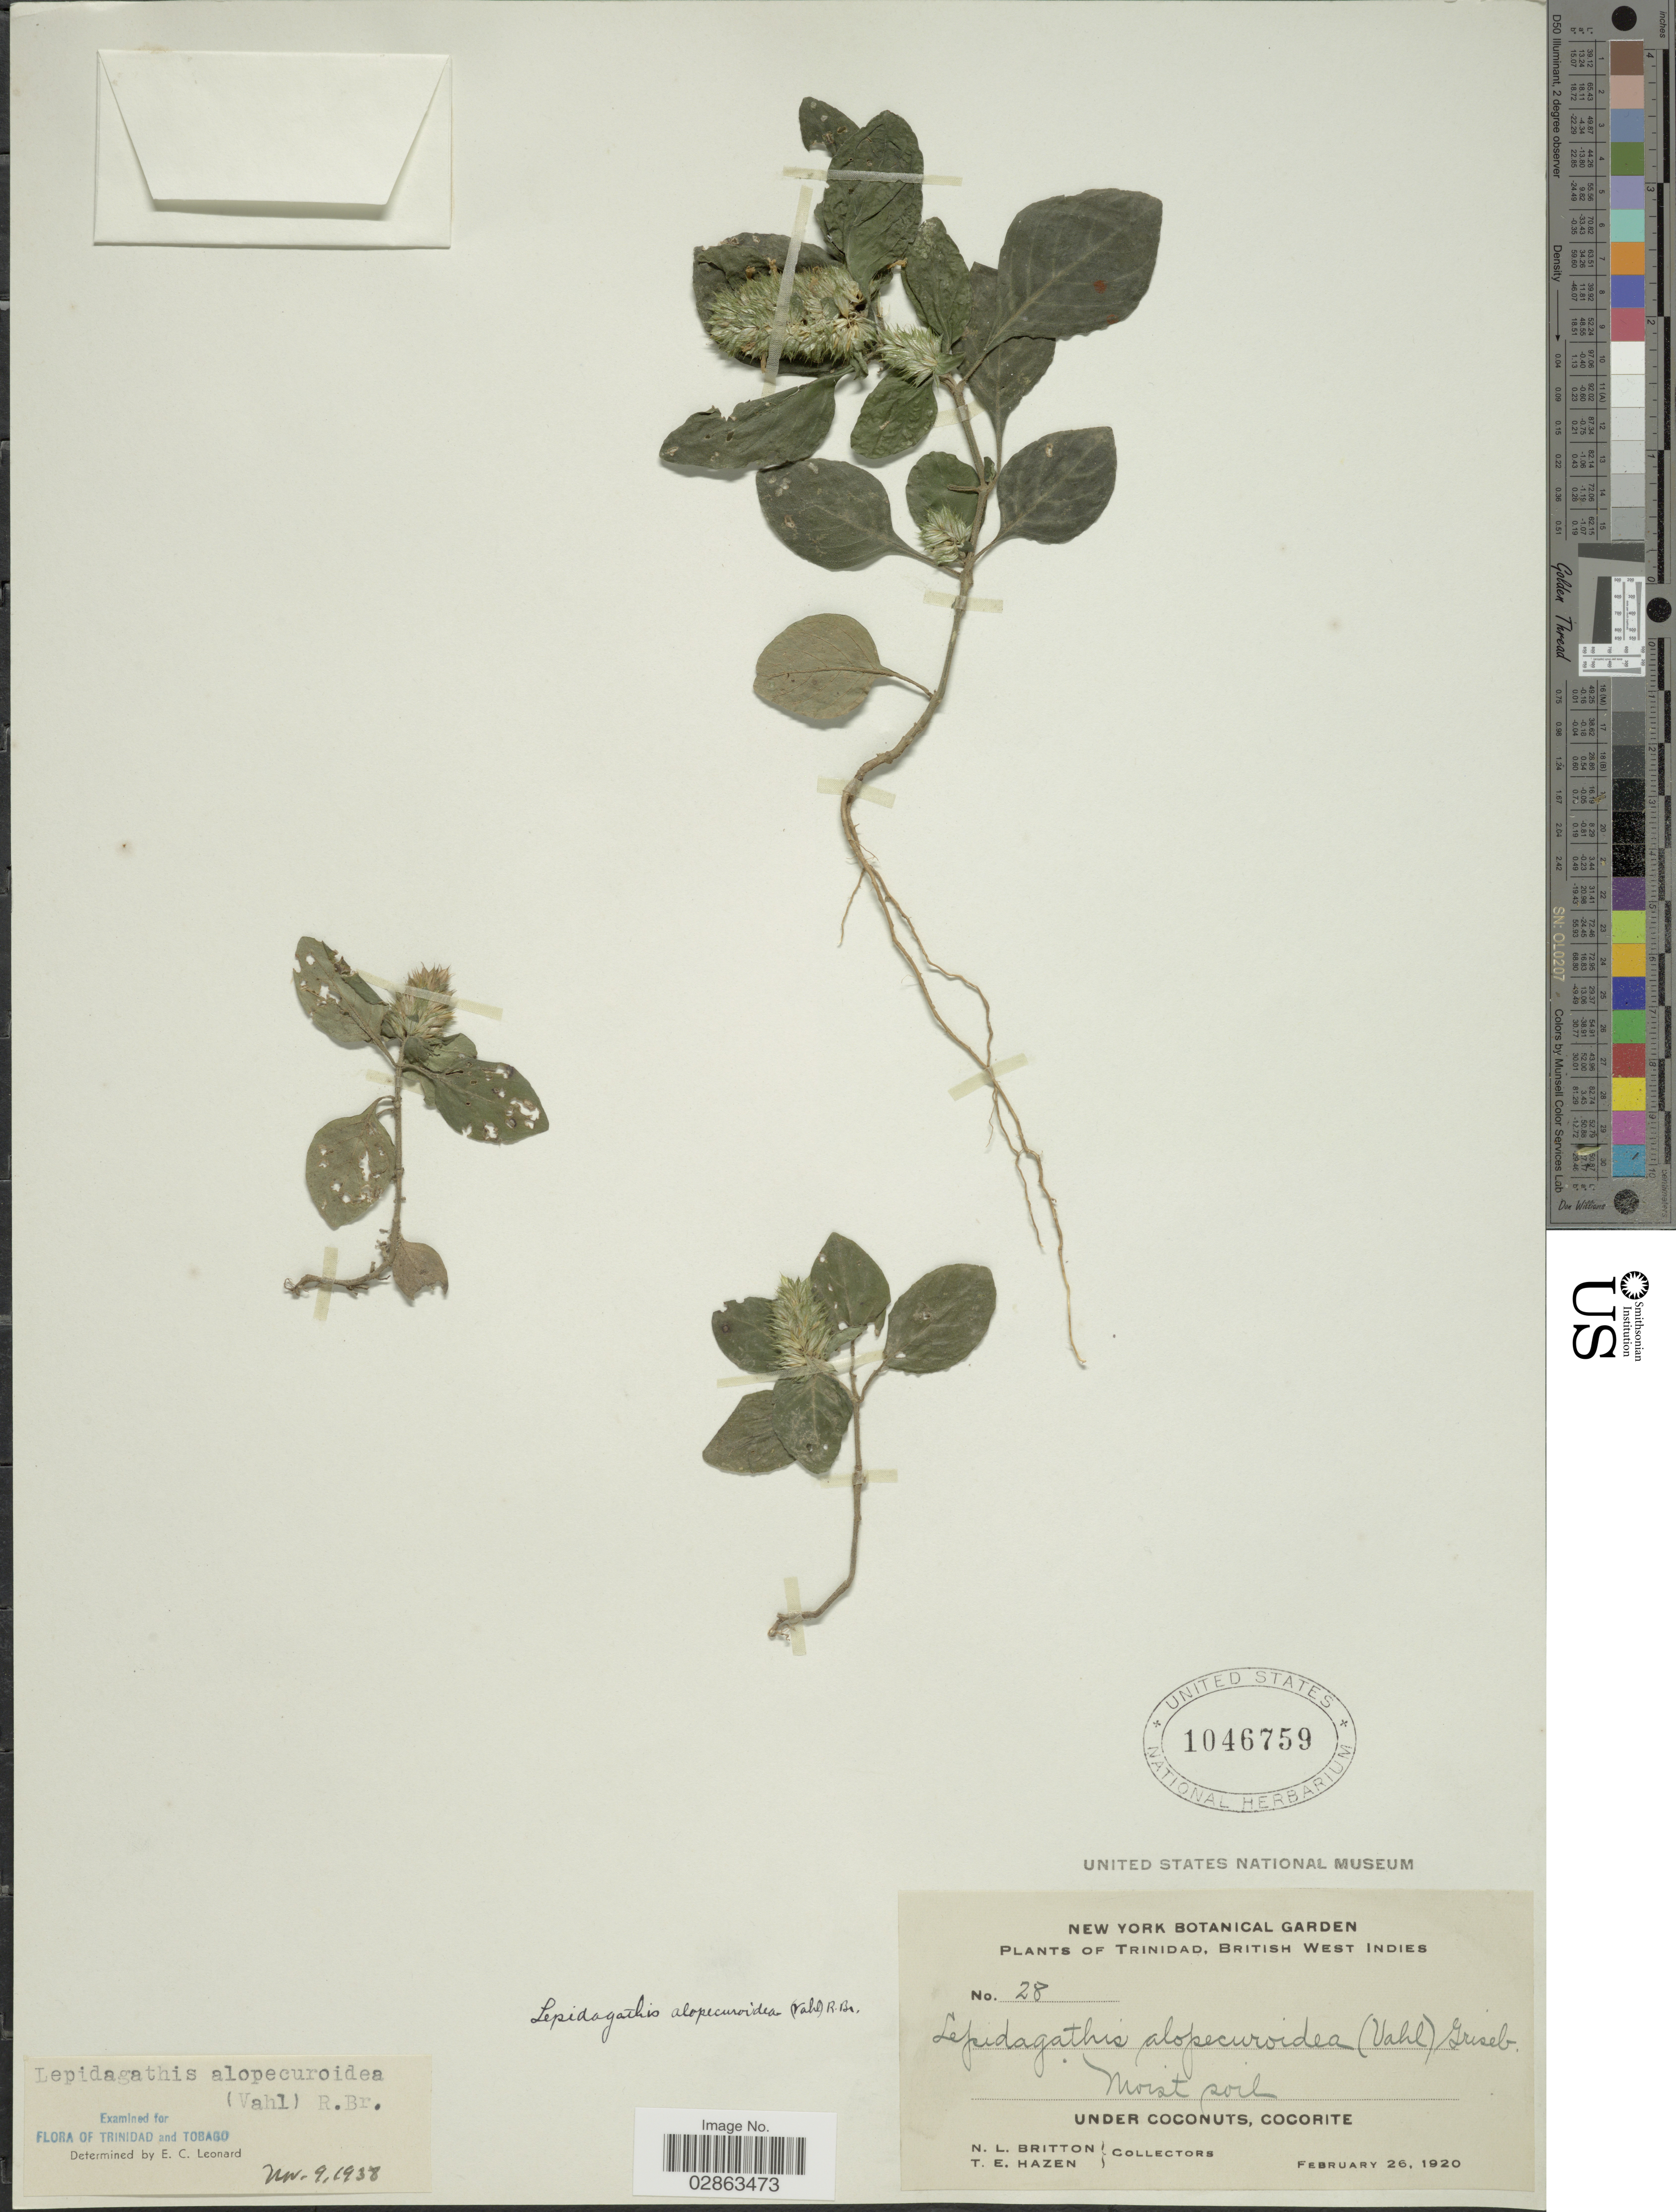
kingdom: Plantae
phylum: Tracheophyta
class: Magnoliopsida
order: Lamiales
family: Acanthaceae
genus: Teliostachya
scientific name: Teliostachya alopecuroidea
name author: (Vahl) Nees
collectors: N. Britton & T. E. Hazen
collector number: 28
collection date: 1920-02-26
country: Trinidad and Tobago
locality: Trinidad, British West Indies. Under Coconuts, Cocorite.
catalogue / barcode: US 1046759